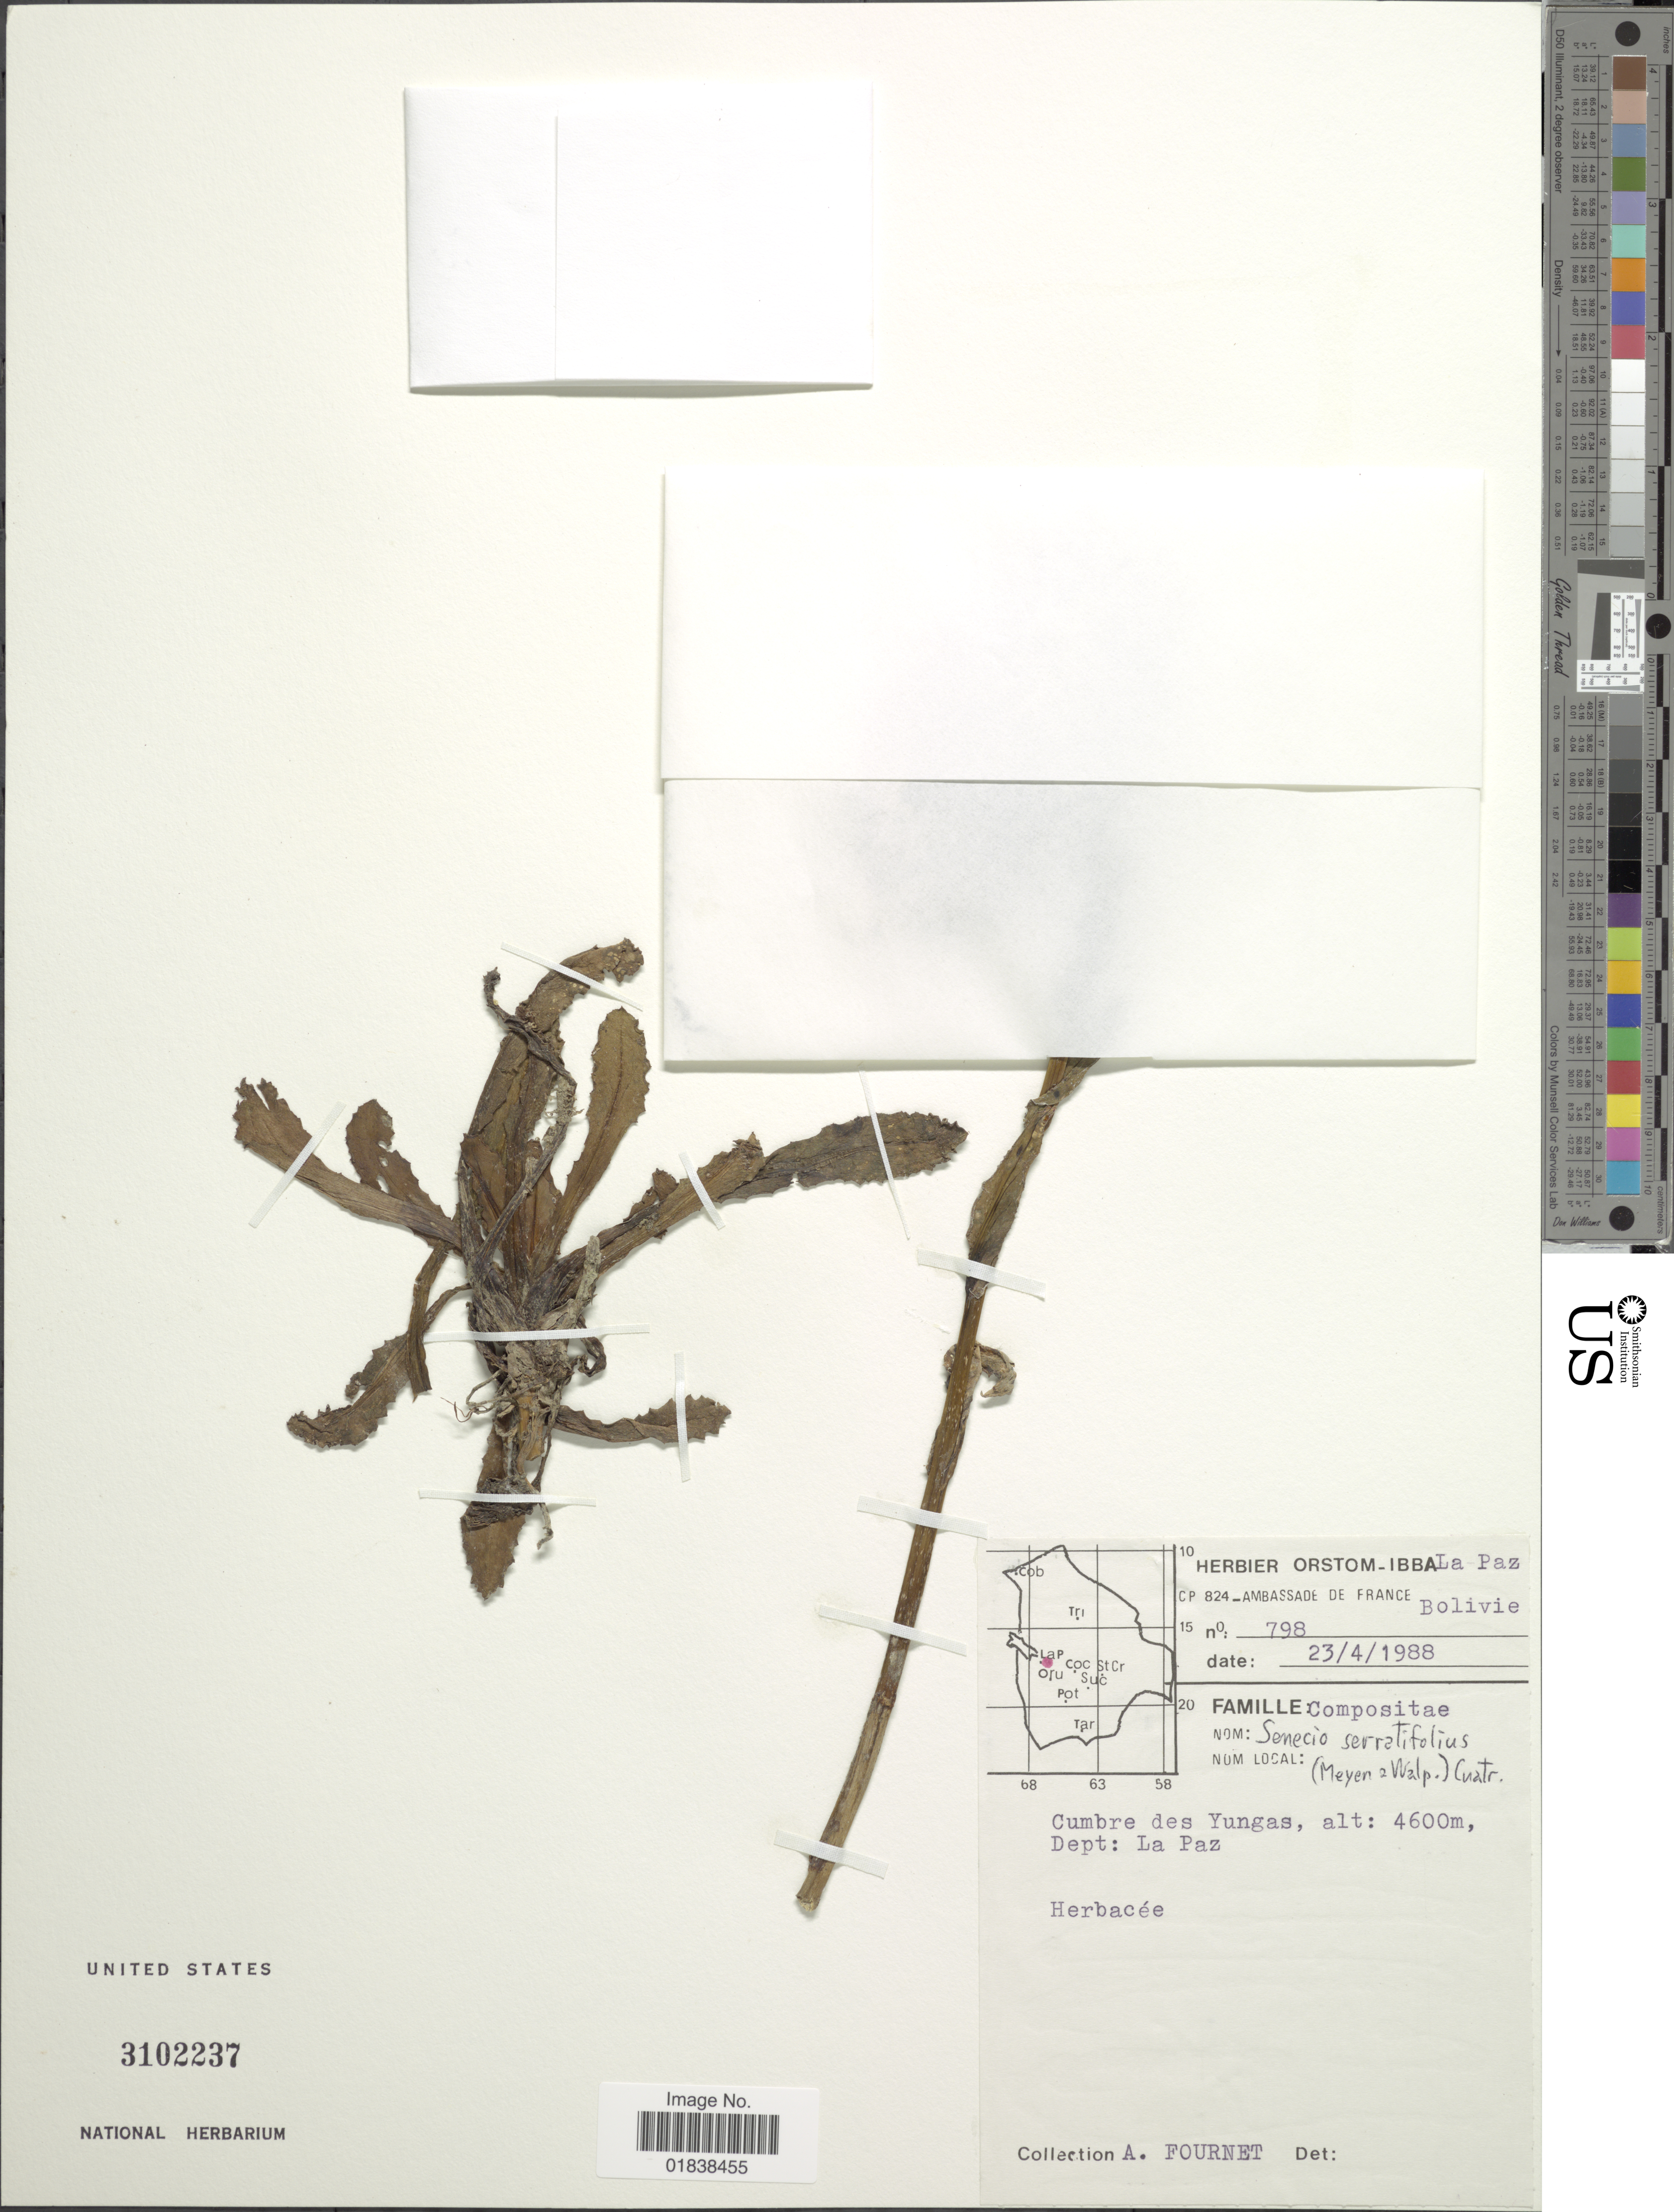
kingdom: Plantae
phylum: Tracheophyta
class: Magnoliopsida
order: Asterales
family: Asteraceae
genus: Senecio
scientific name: Senecio serratifolius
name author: (Meyen & Walp.) Cuatrec.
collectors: A. Fournet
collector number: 798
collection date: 1988-04-23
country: Bolivia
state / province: La Paz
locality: Cumbre des Yungas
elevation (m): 4600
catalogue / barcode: US 3102237